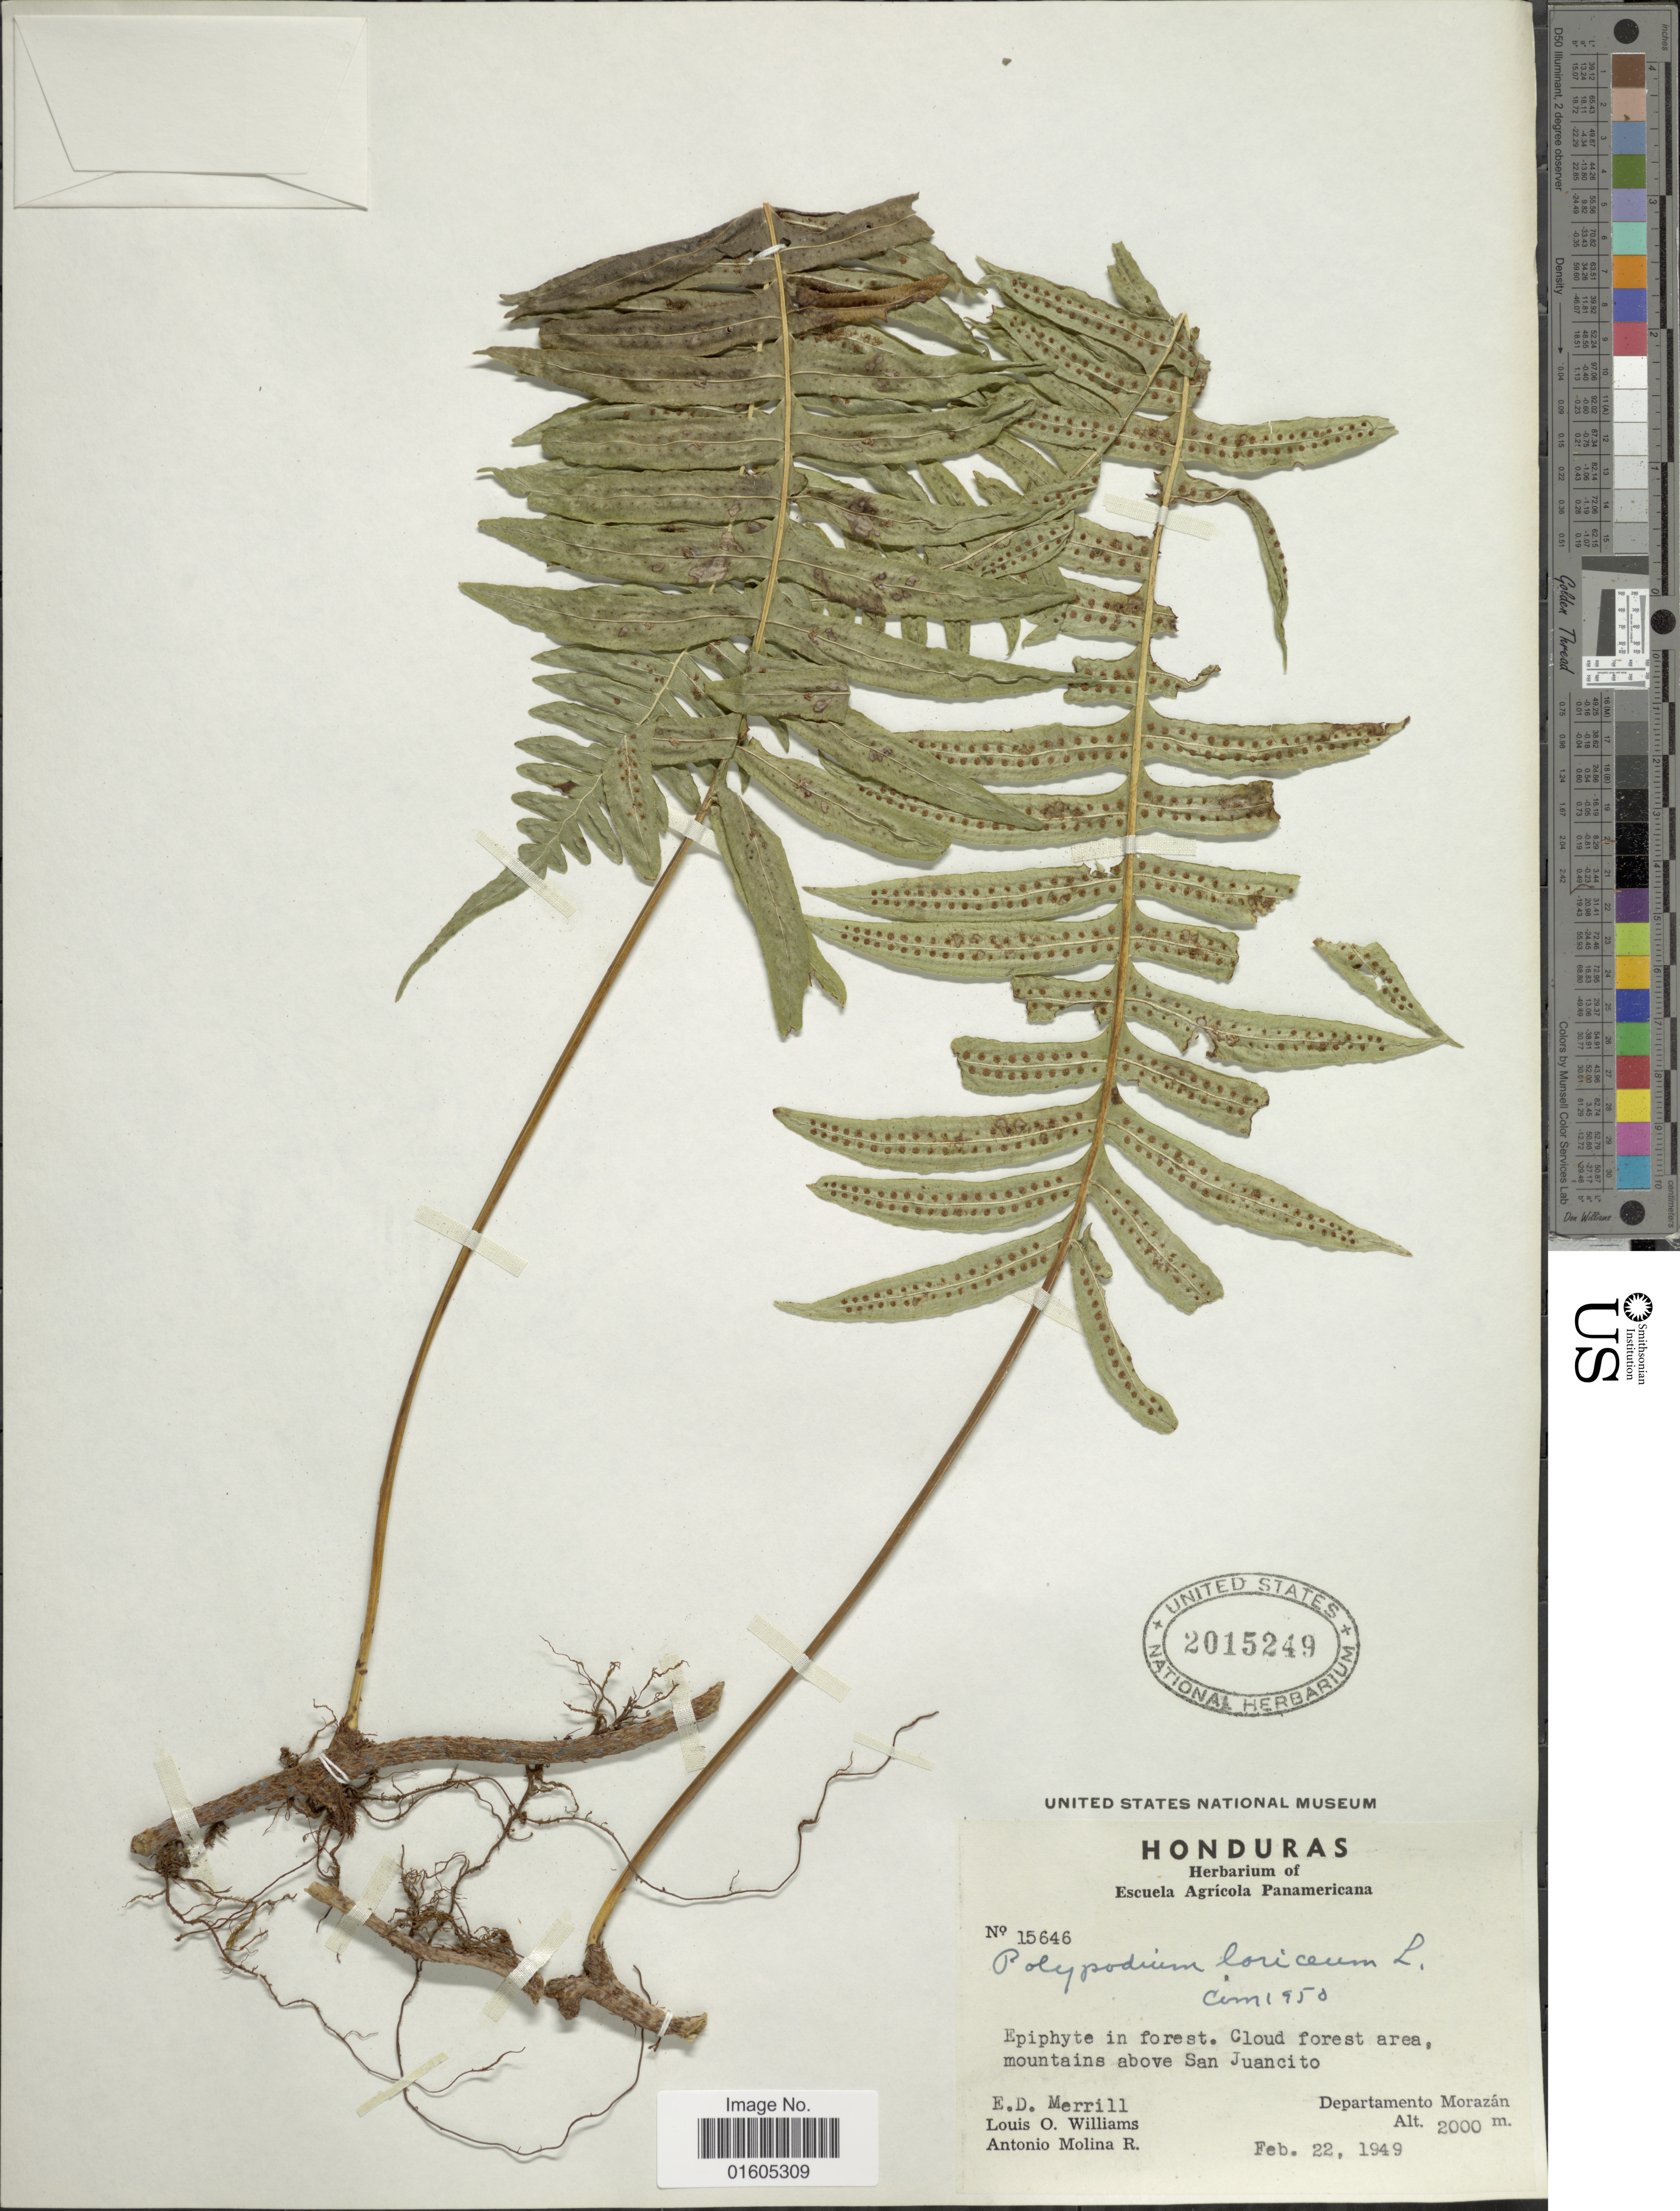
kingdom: Plantae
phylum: Tracheophyta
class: Polypodiopsida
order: Polypodiales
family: Polypodiaceae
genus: Serpocaulon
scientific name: Serpocaulon loriceum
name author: (L.) A.R. Sm.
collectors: E. D. Merrill, L. O. Williams & A. Molina R.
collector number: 15646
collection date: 1949-02-22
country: Honduras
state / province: Fco. Morazán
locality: Cloud forest area, mountains above San Juancito Departamento Morazán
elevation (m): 2000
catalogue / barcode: US 2015249